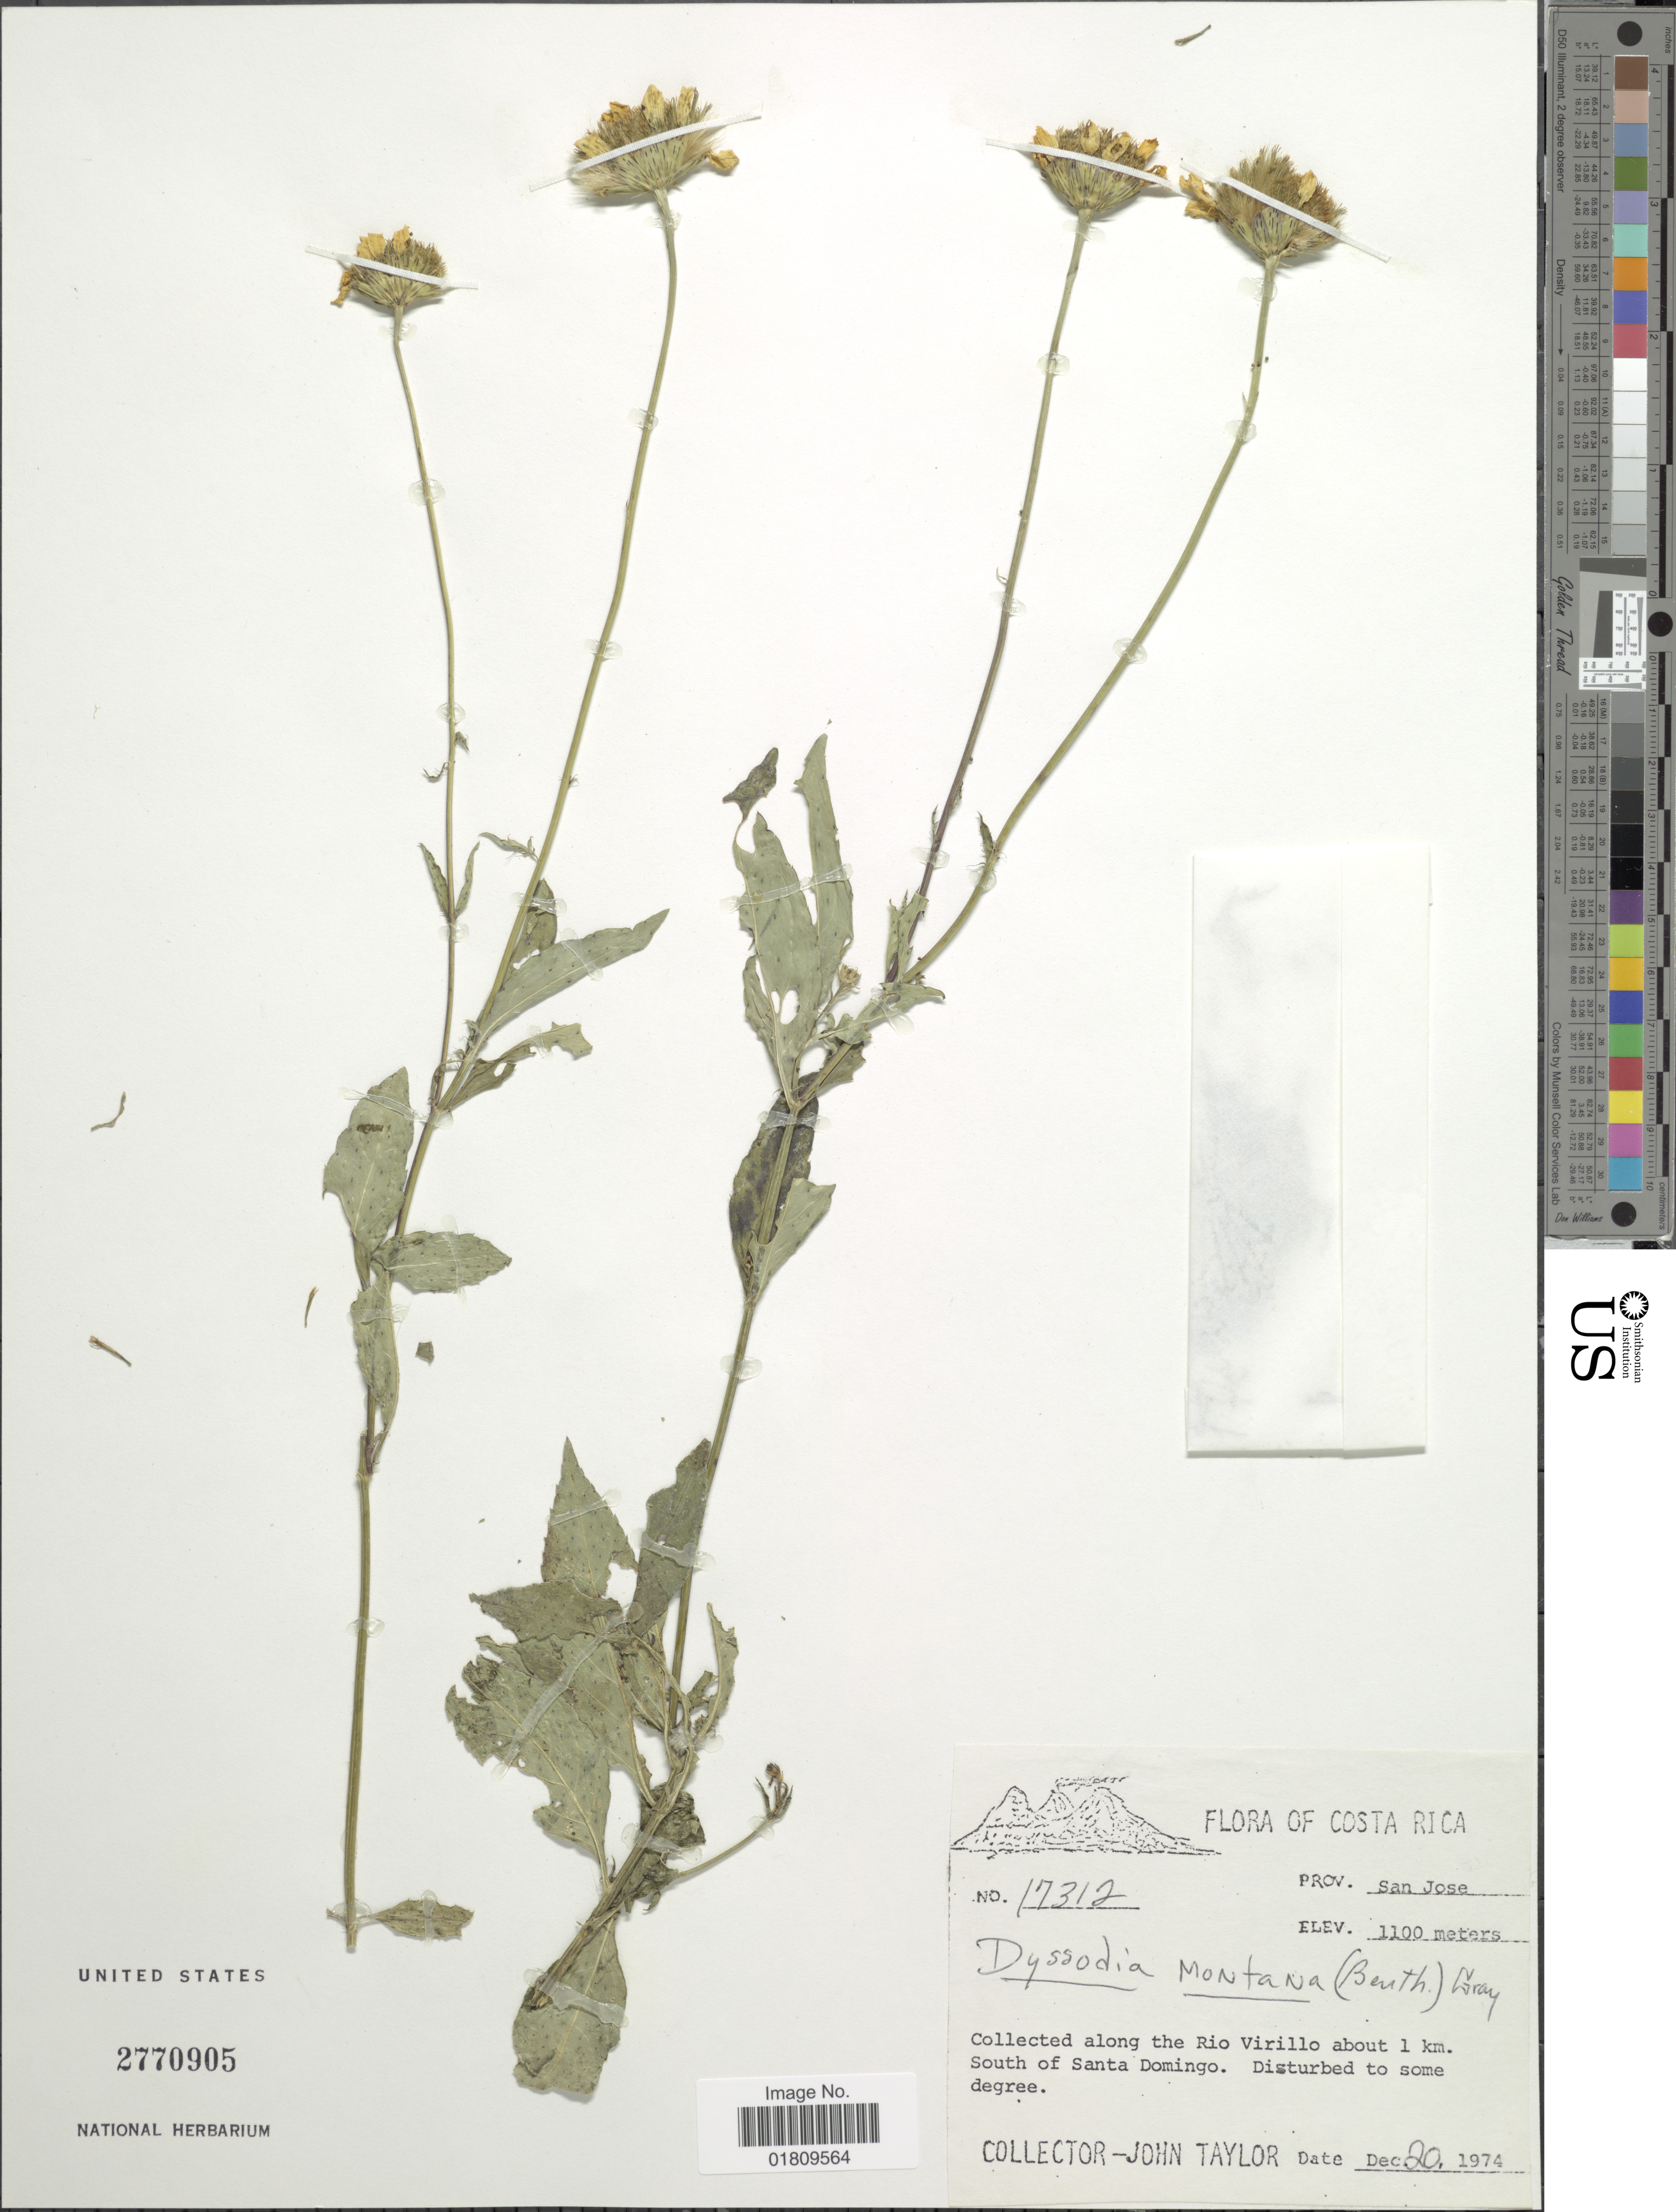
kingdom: Plantae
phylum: Tracheophyta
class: Magnoliopsida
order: Asterales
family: Asteraceae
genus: Dyssodia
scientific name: Dyssodia montana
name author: (Benth.) A. Gray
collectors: J. Taylor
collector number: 17312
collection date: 1974-12-20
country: Costa Rica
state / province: San José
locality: Along the Rio Virillo about 1 km. South of Santo Domingo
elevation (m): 1100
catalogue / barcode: US 2770905